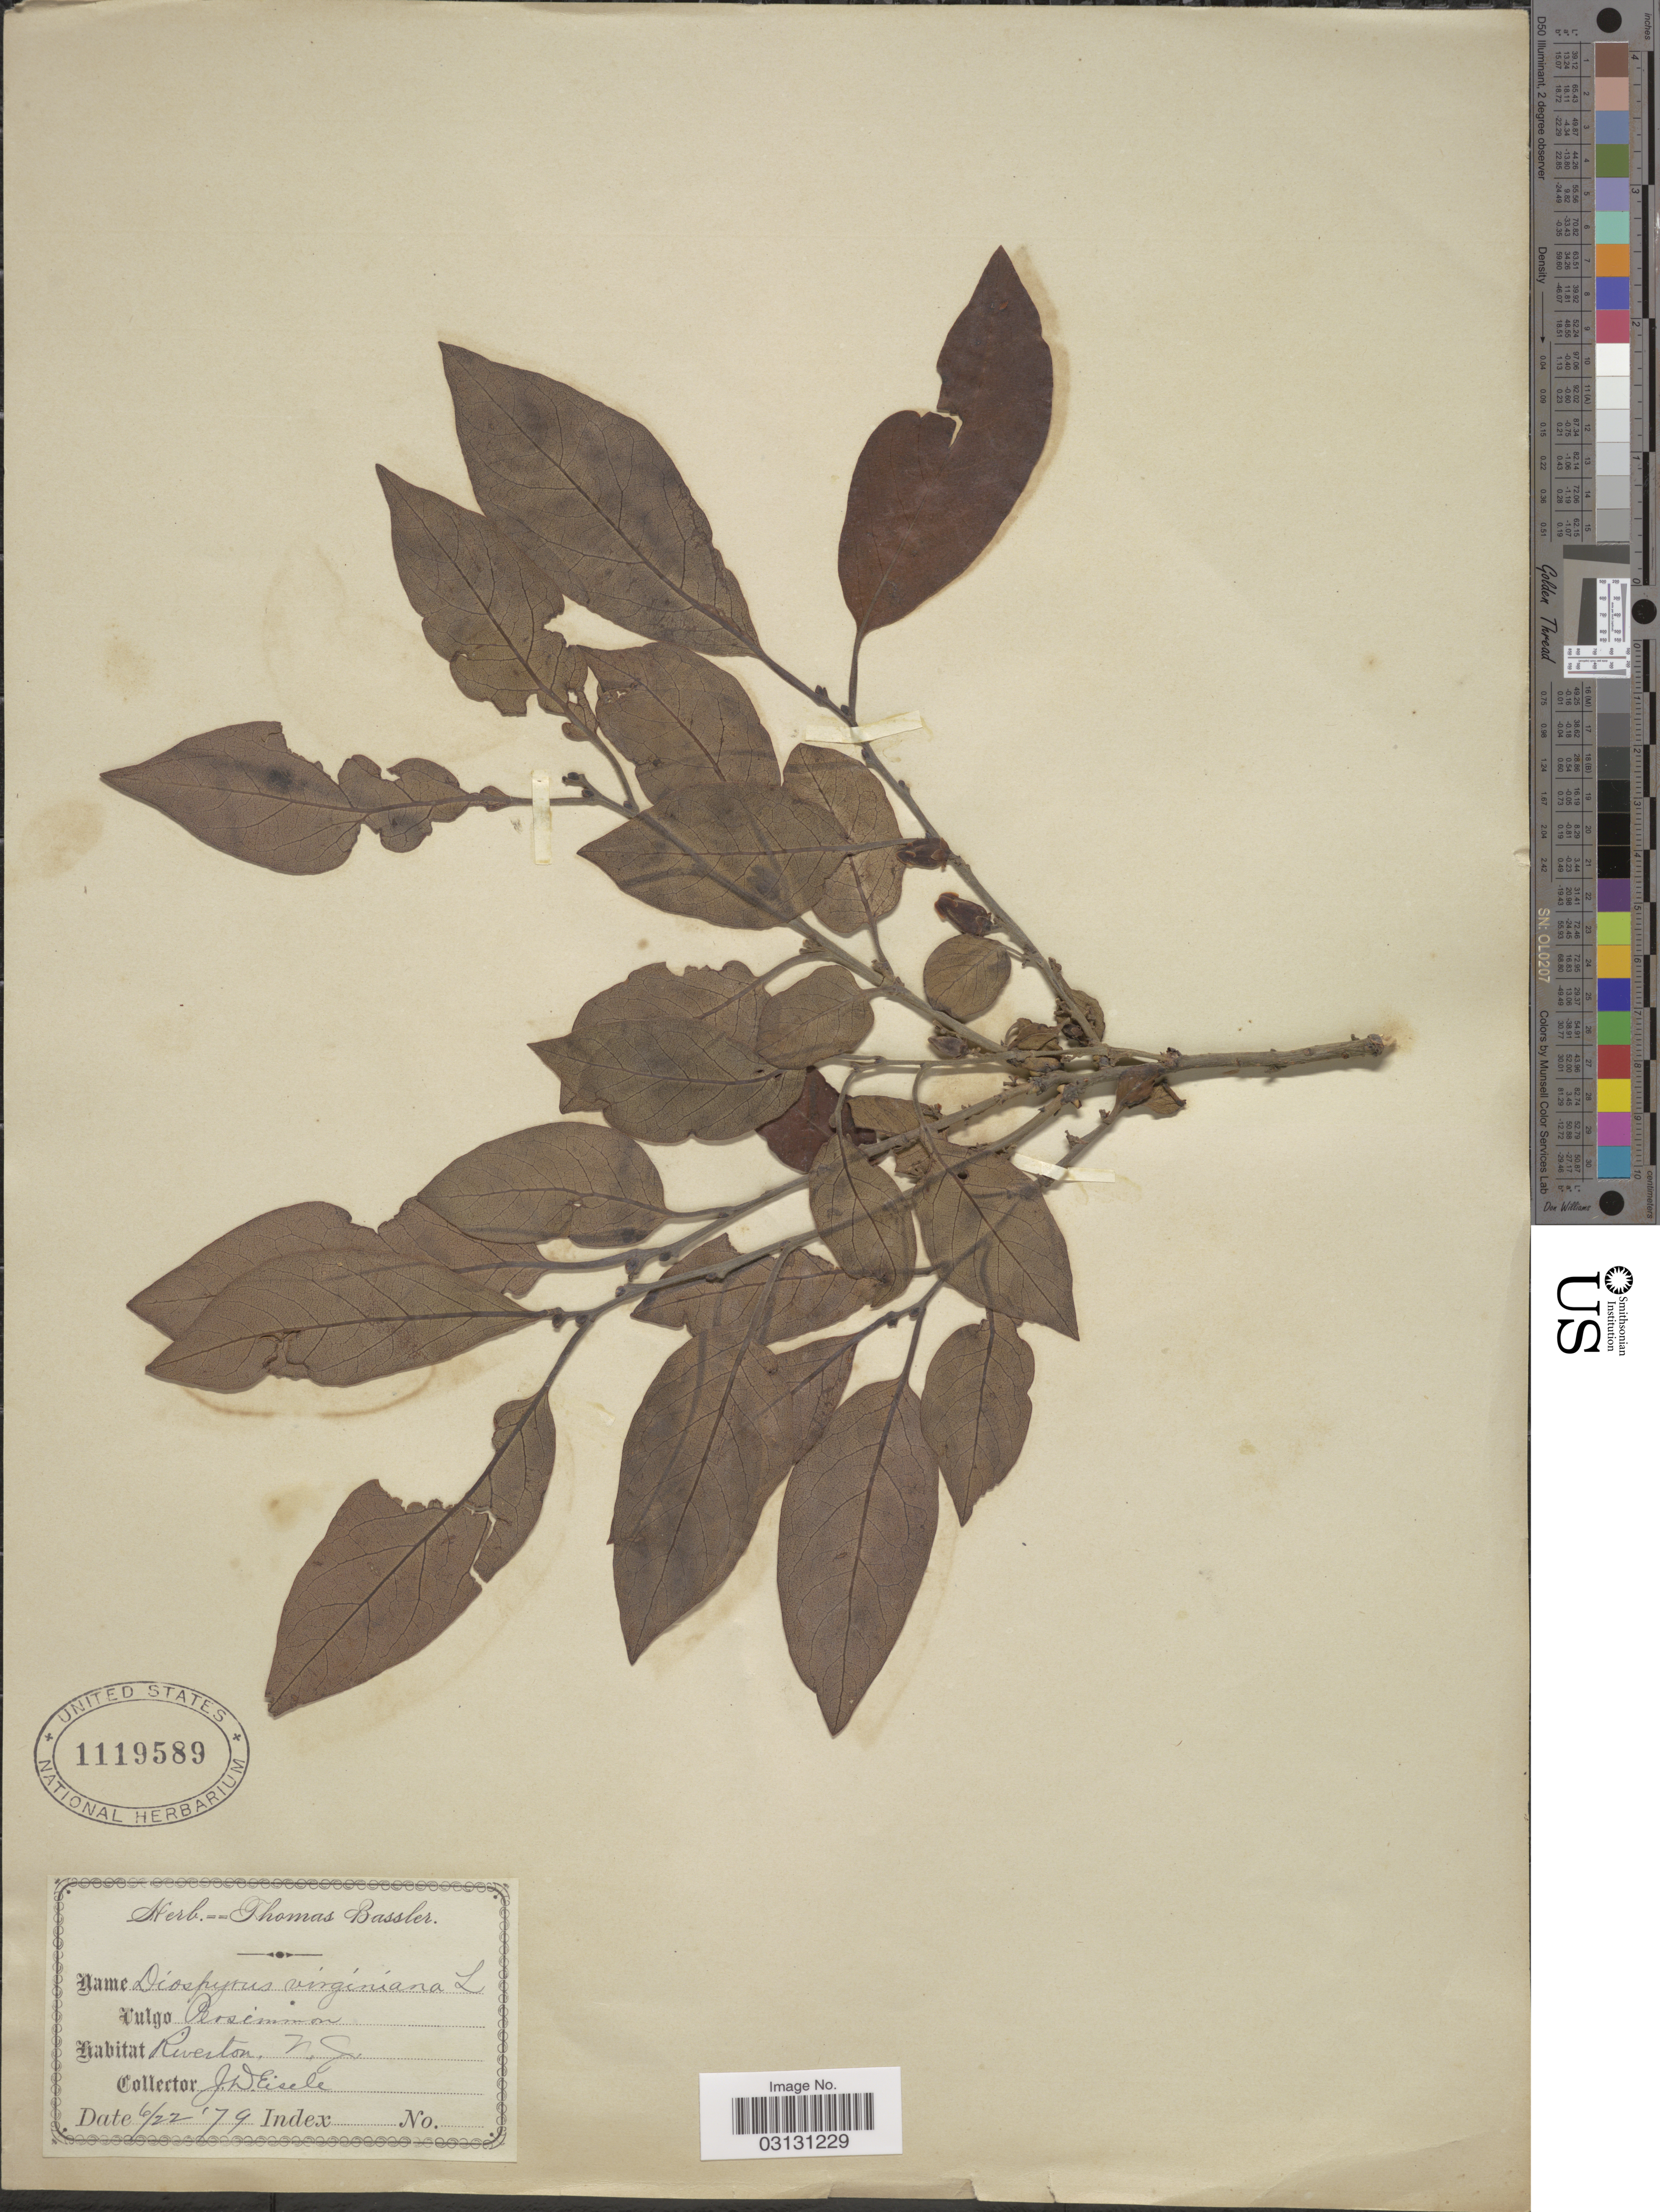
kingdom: Plantae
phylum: Tracheophyta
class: Magnoliopsida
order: Ericales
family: Ebenaceae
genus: Diospyros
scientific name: Diospyros virginiana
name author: L.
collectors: J. Eisele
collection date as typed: Transcribed d/m/y: 22/6/79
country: United States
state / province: North Carolina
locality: Riverton.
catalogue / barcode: US 1119589